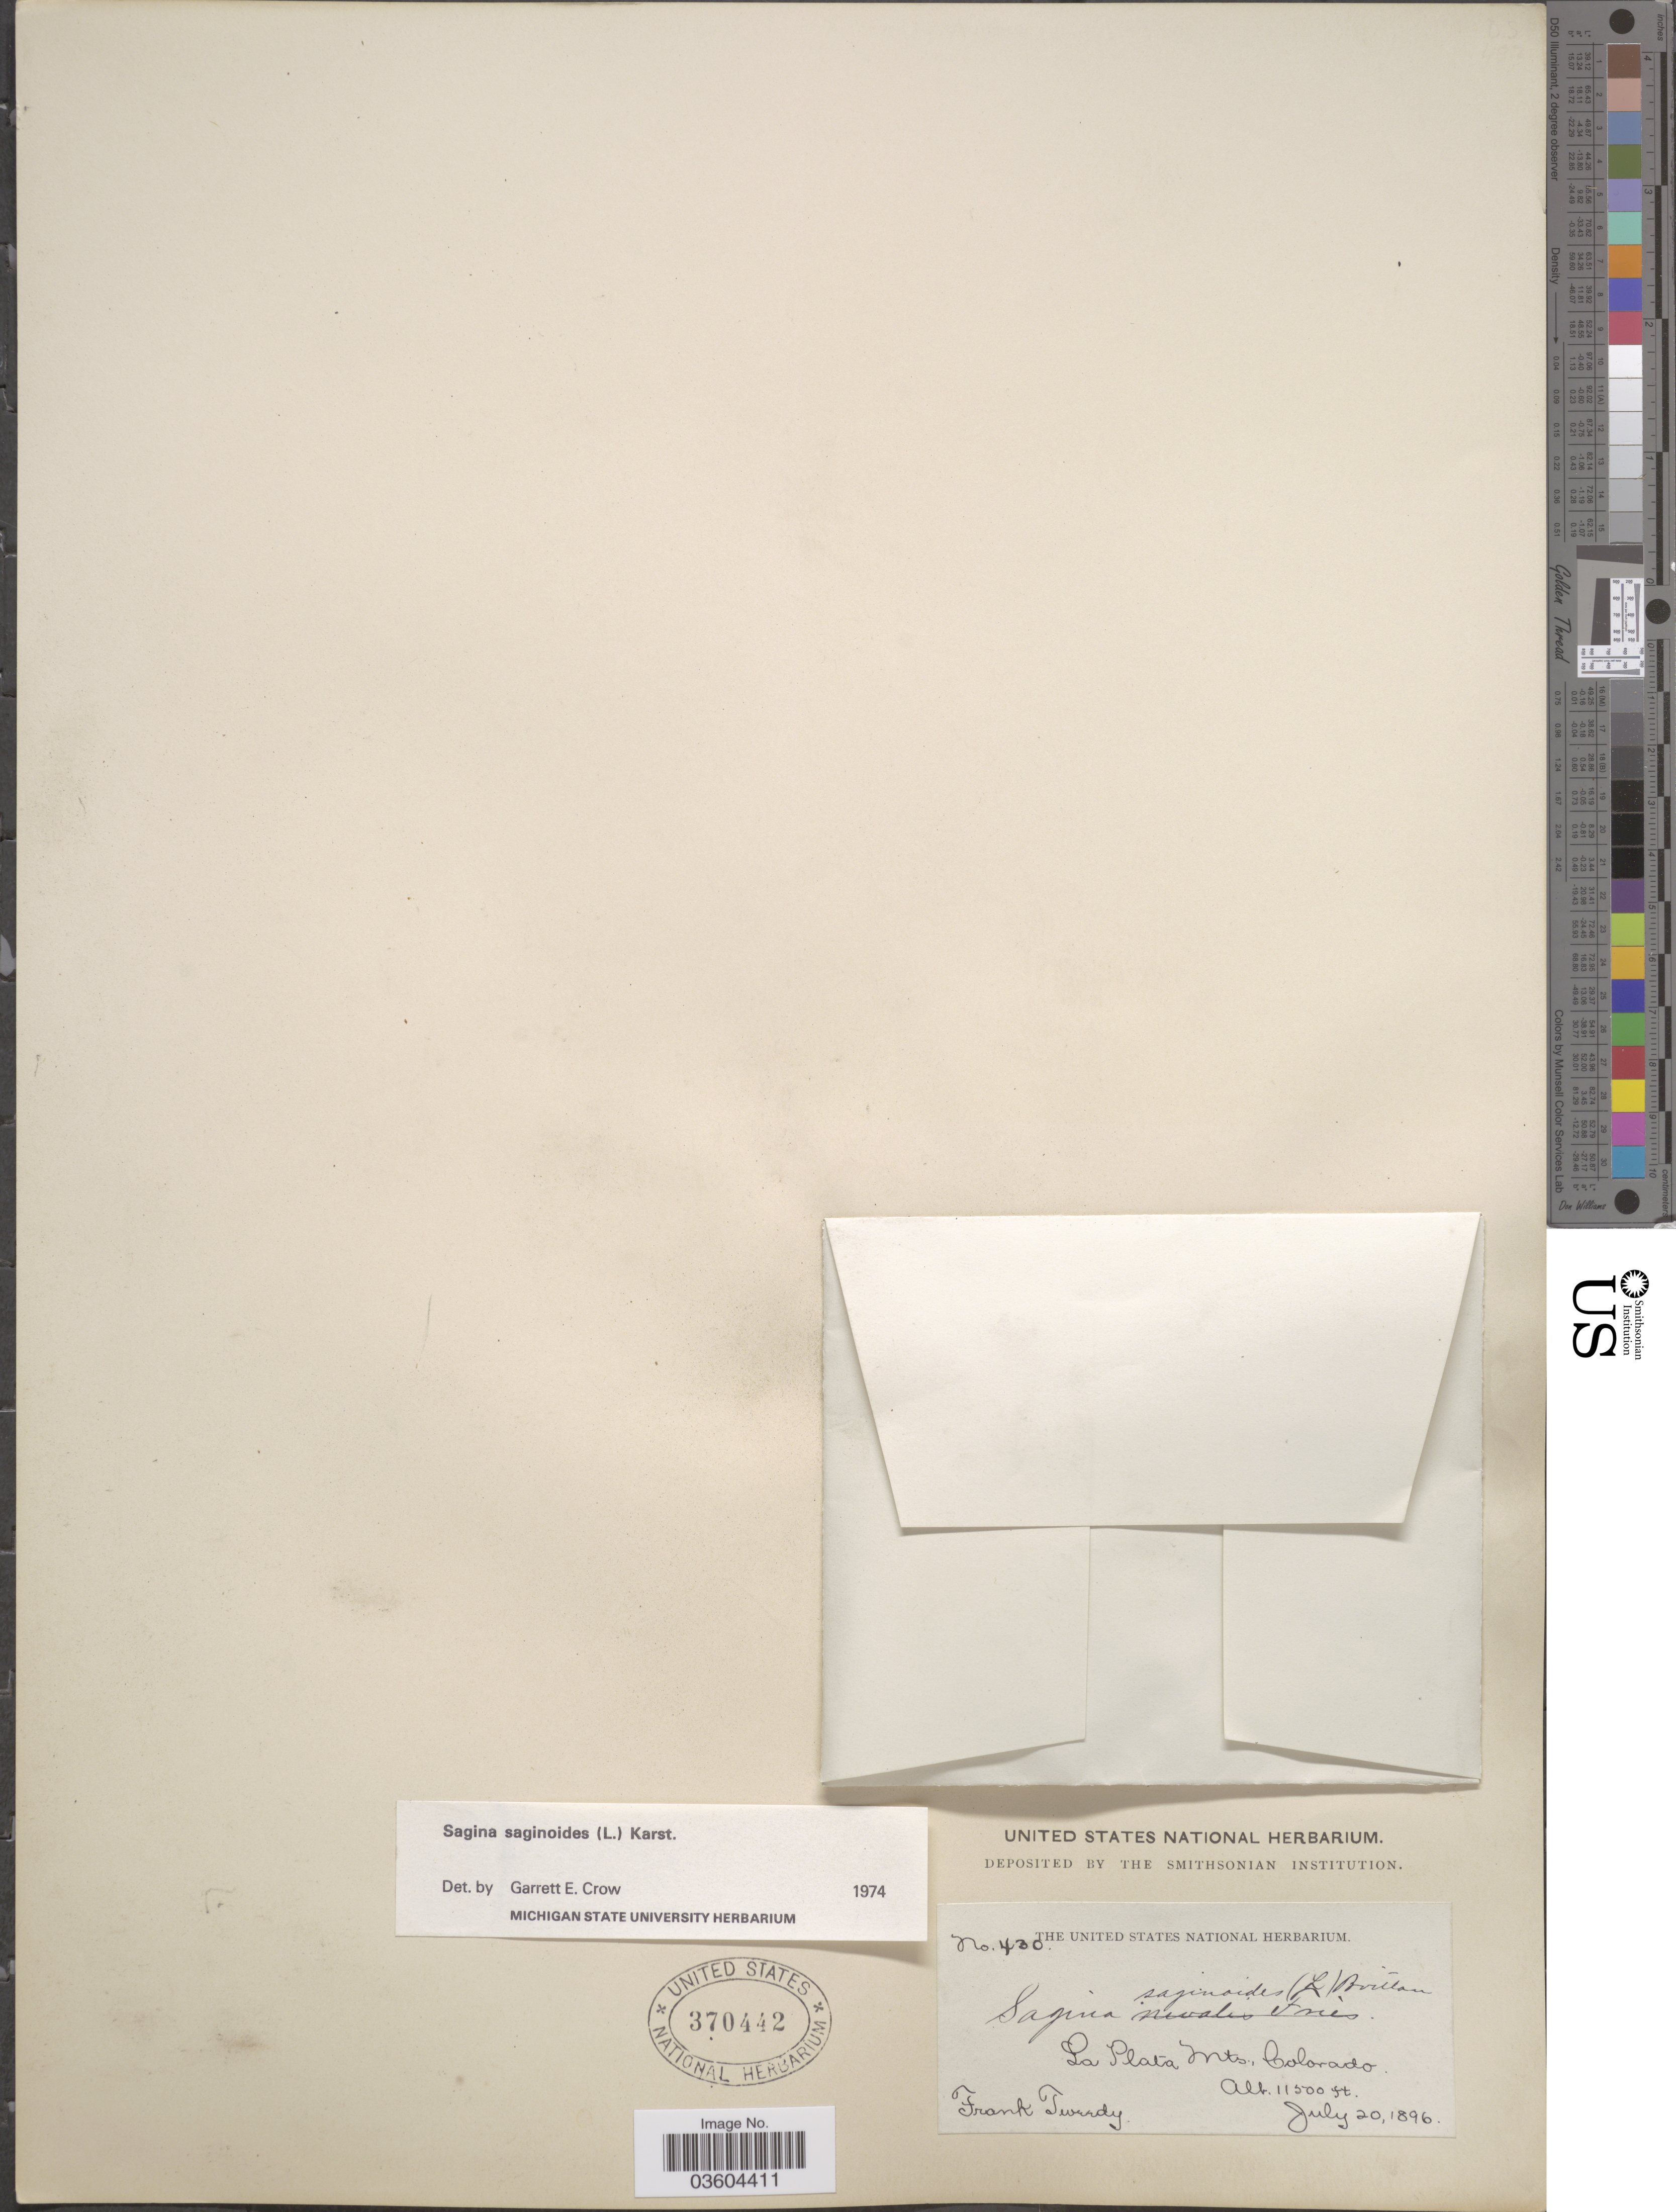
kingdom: Plantae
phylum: Tracheophyta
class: Magnoliopsida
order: Caryophyllales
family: Caryophyllaceae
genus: Sagina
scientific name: Sagina saginoides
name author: (L.) H. Karst.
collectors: F. Tweedy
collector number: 430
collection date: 1896-07-20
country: United States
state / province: Colorado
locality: La Plata Mts.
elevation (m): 3505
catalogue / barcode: US 370442